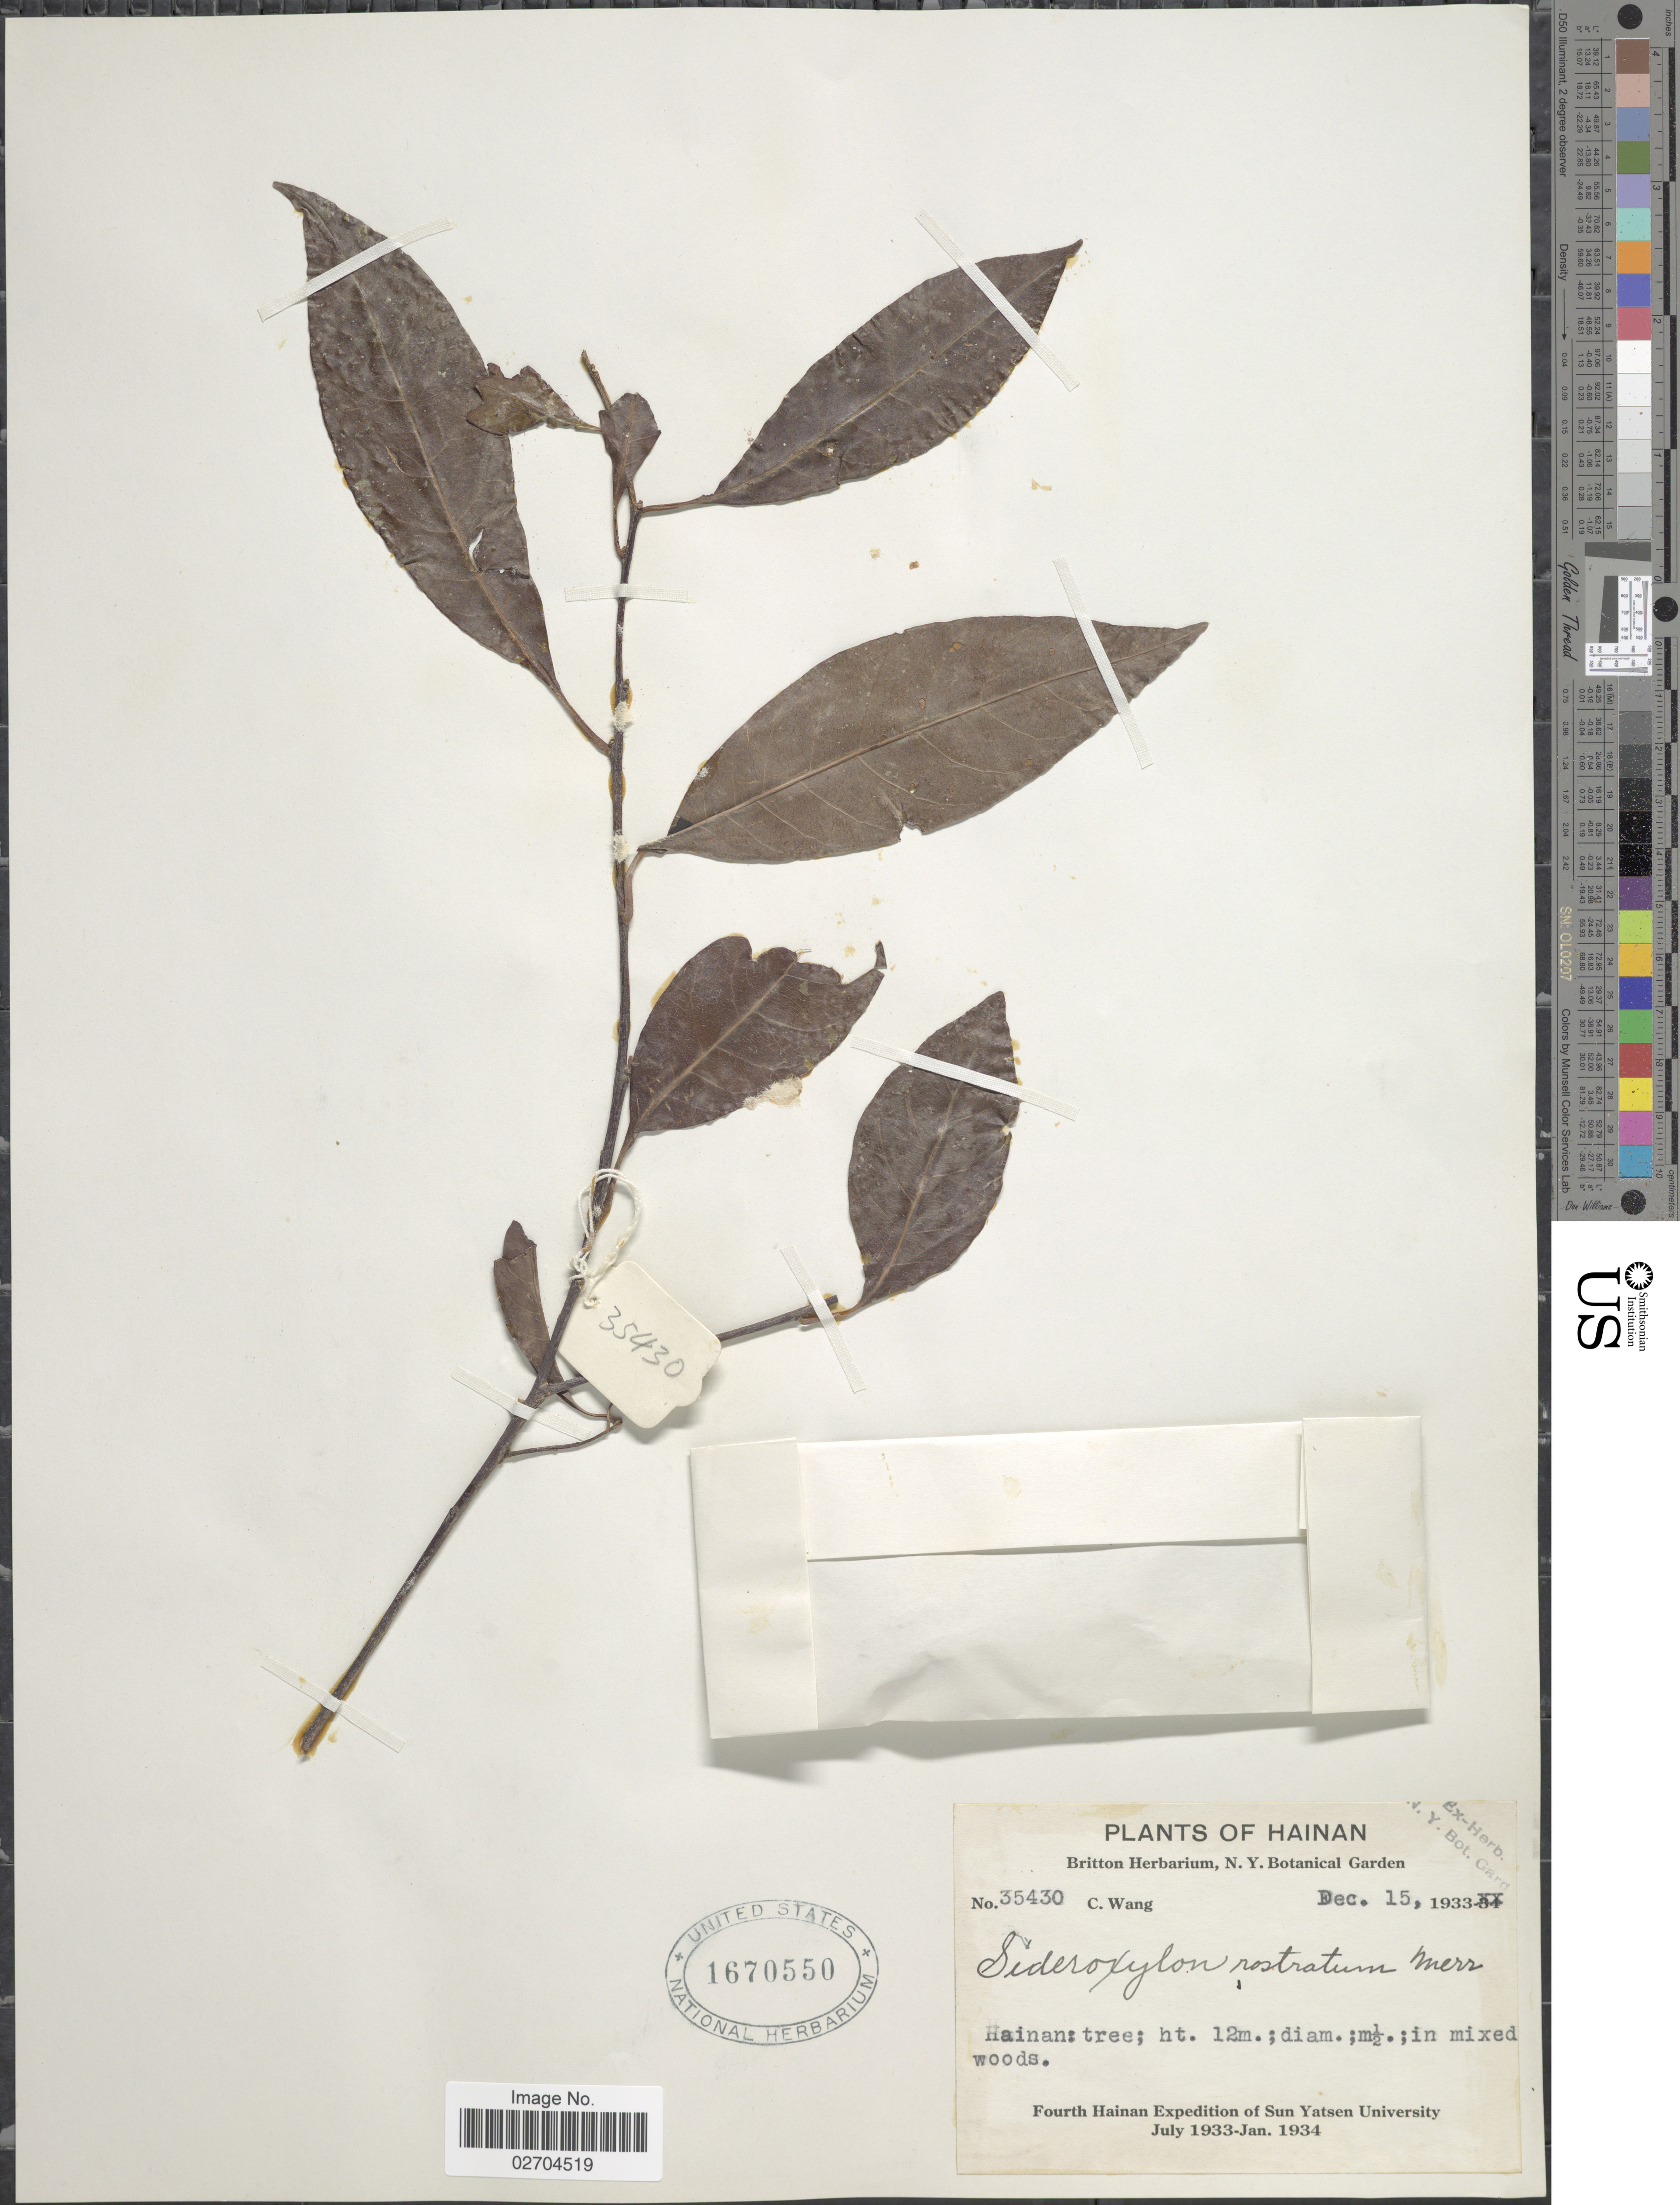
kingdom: Plantae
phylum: Tracheophyta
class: Magnoliopsida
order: Ericales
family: Sapotaceae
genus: Planchonella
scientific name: Planchonella rostrata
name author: (Merr.) H.J. Lam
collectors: C. Wang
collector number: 35430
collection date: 1933-12-15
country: China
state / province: Hainan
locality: Hainan.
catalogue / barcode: US 1670550